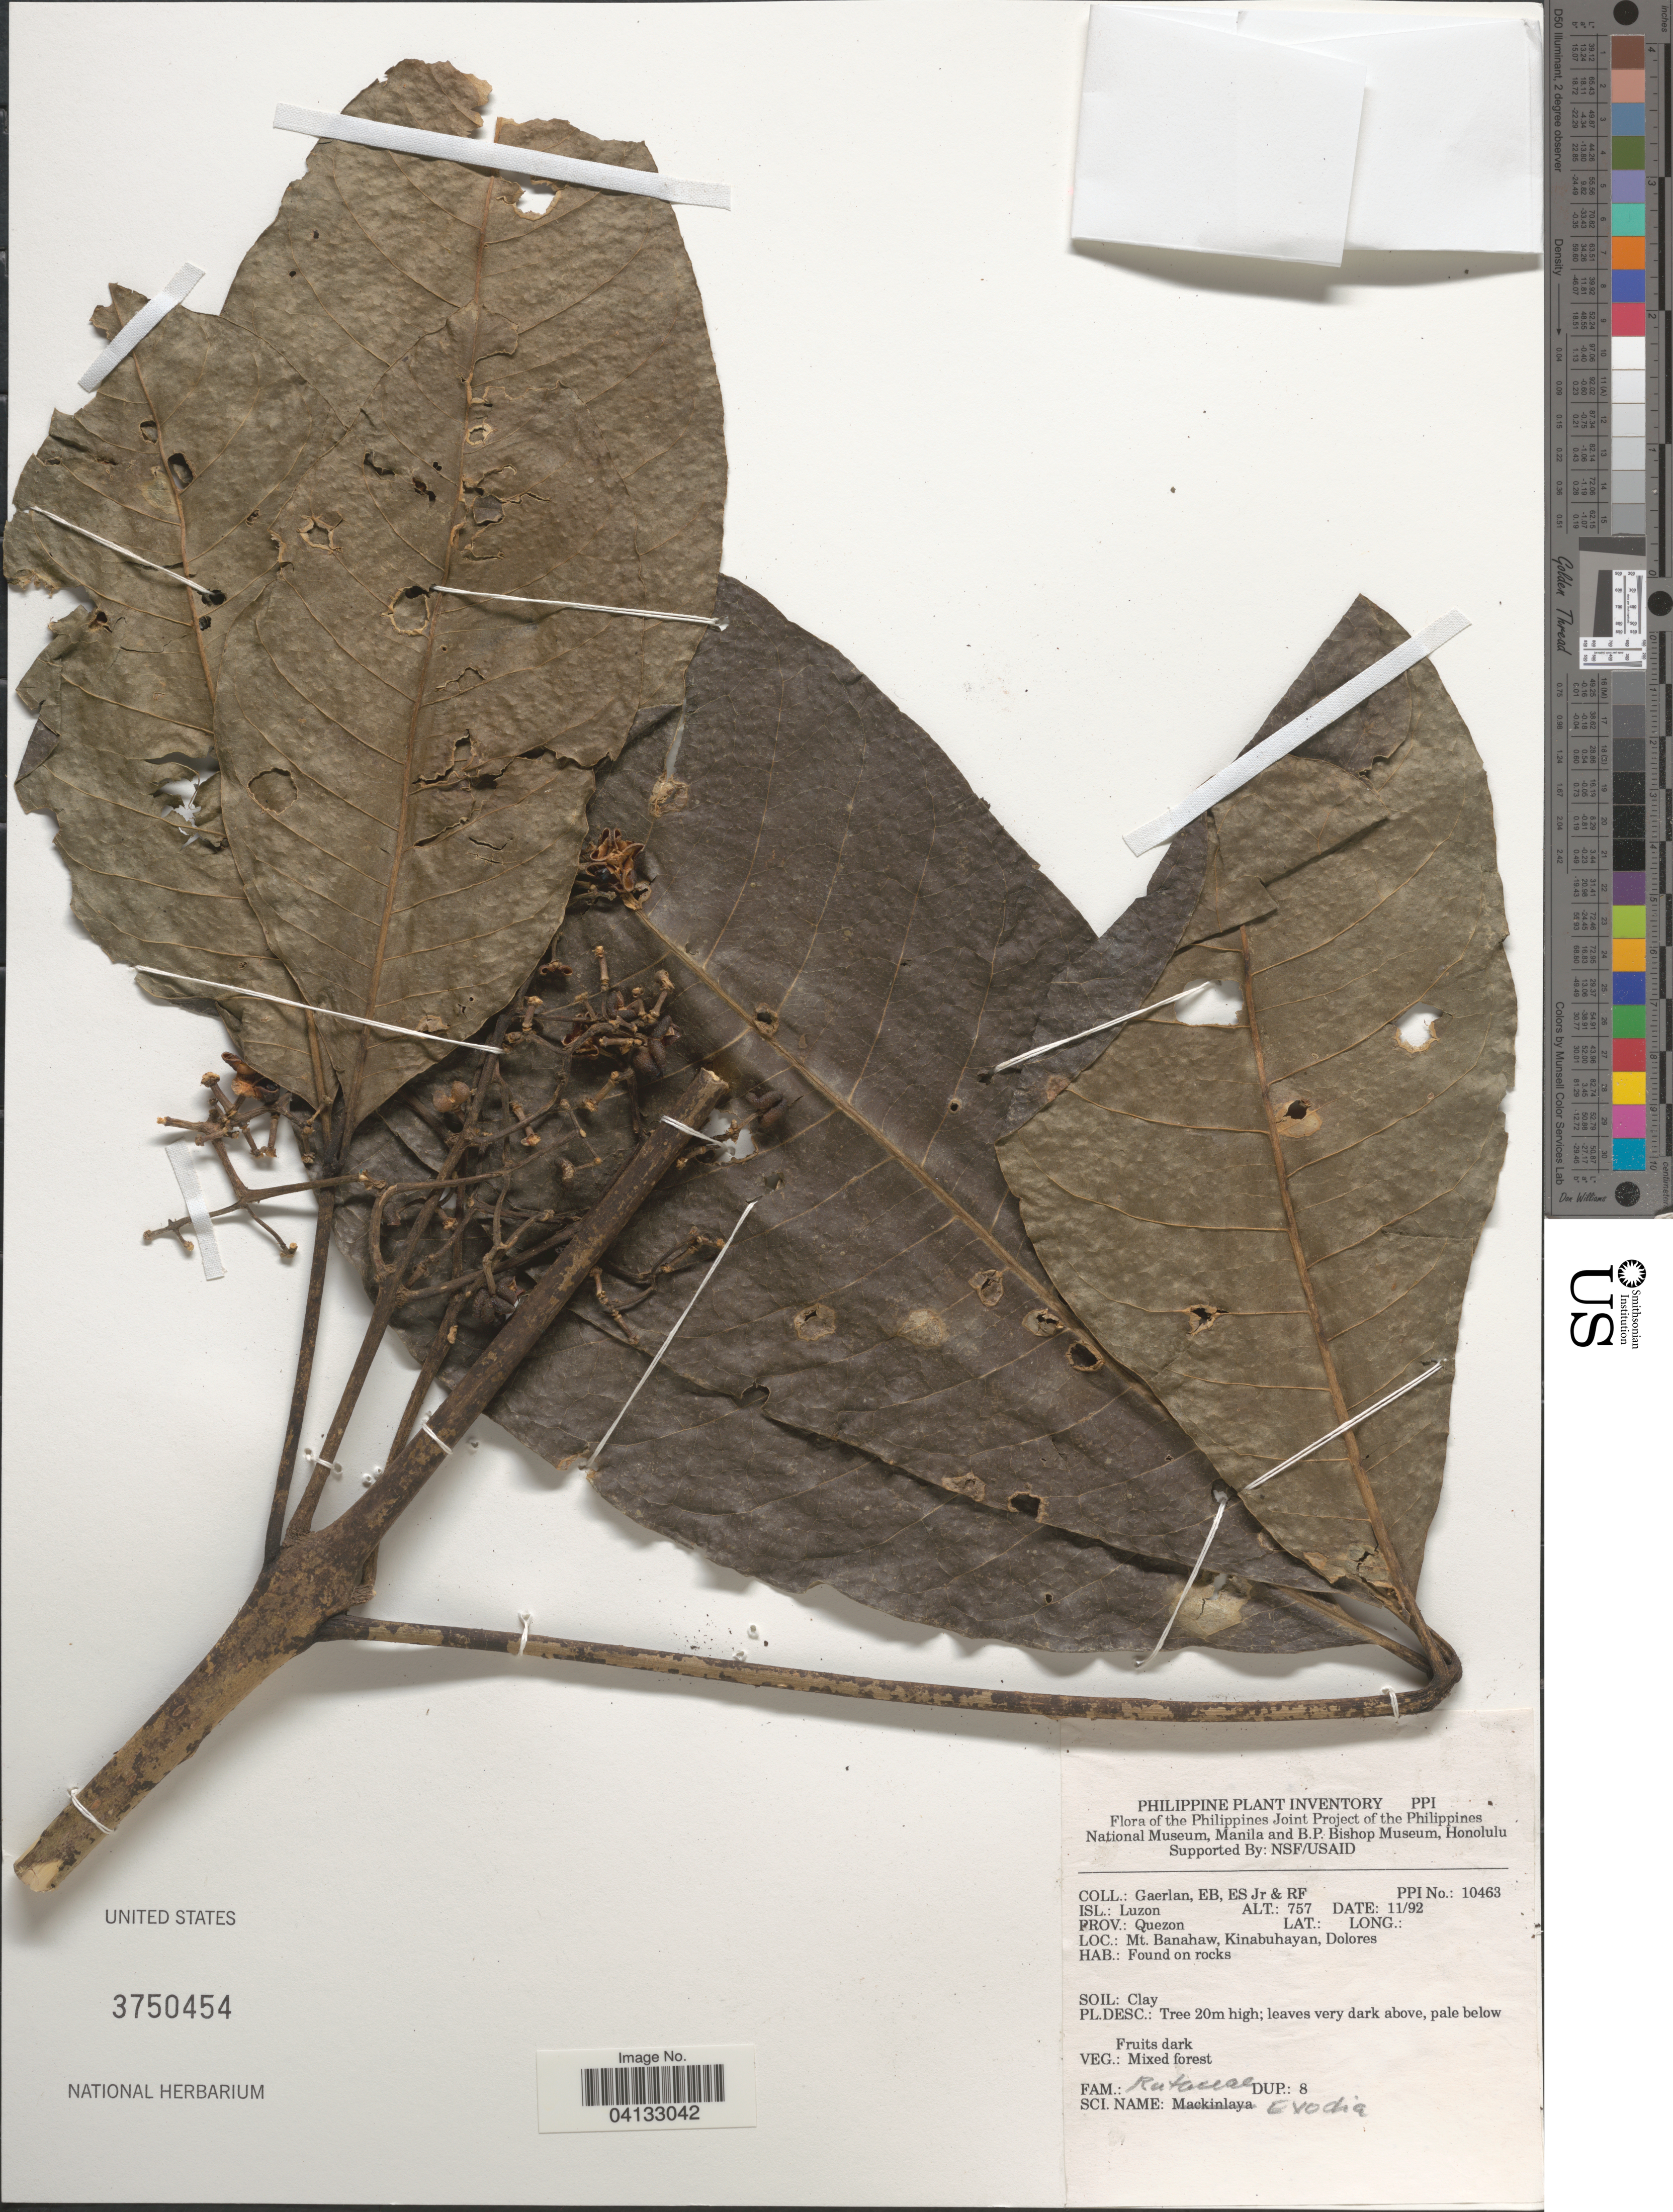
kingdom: Plantae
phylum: Tracheophyta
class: Magnoliopsida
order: Sapindales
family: Rutaceae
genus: Melicope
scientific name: Melicope sp.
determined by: Strong, Mark T., (BOT), Smithsonian Institution - National Museum of Natural History (UNITED STATES)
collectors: E. Gaerlan, E. Gaerlan & R. Gaerlan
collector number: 10463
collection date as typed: Transcribed d/m/y: /11/92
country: Philippines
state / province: Calabarzon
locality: Isl.: Luzon. Prov.: Quezon. Mt. Banahaw, Kinabuhayan, Dolores.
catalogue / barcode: US 3750454